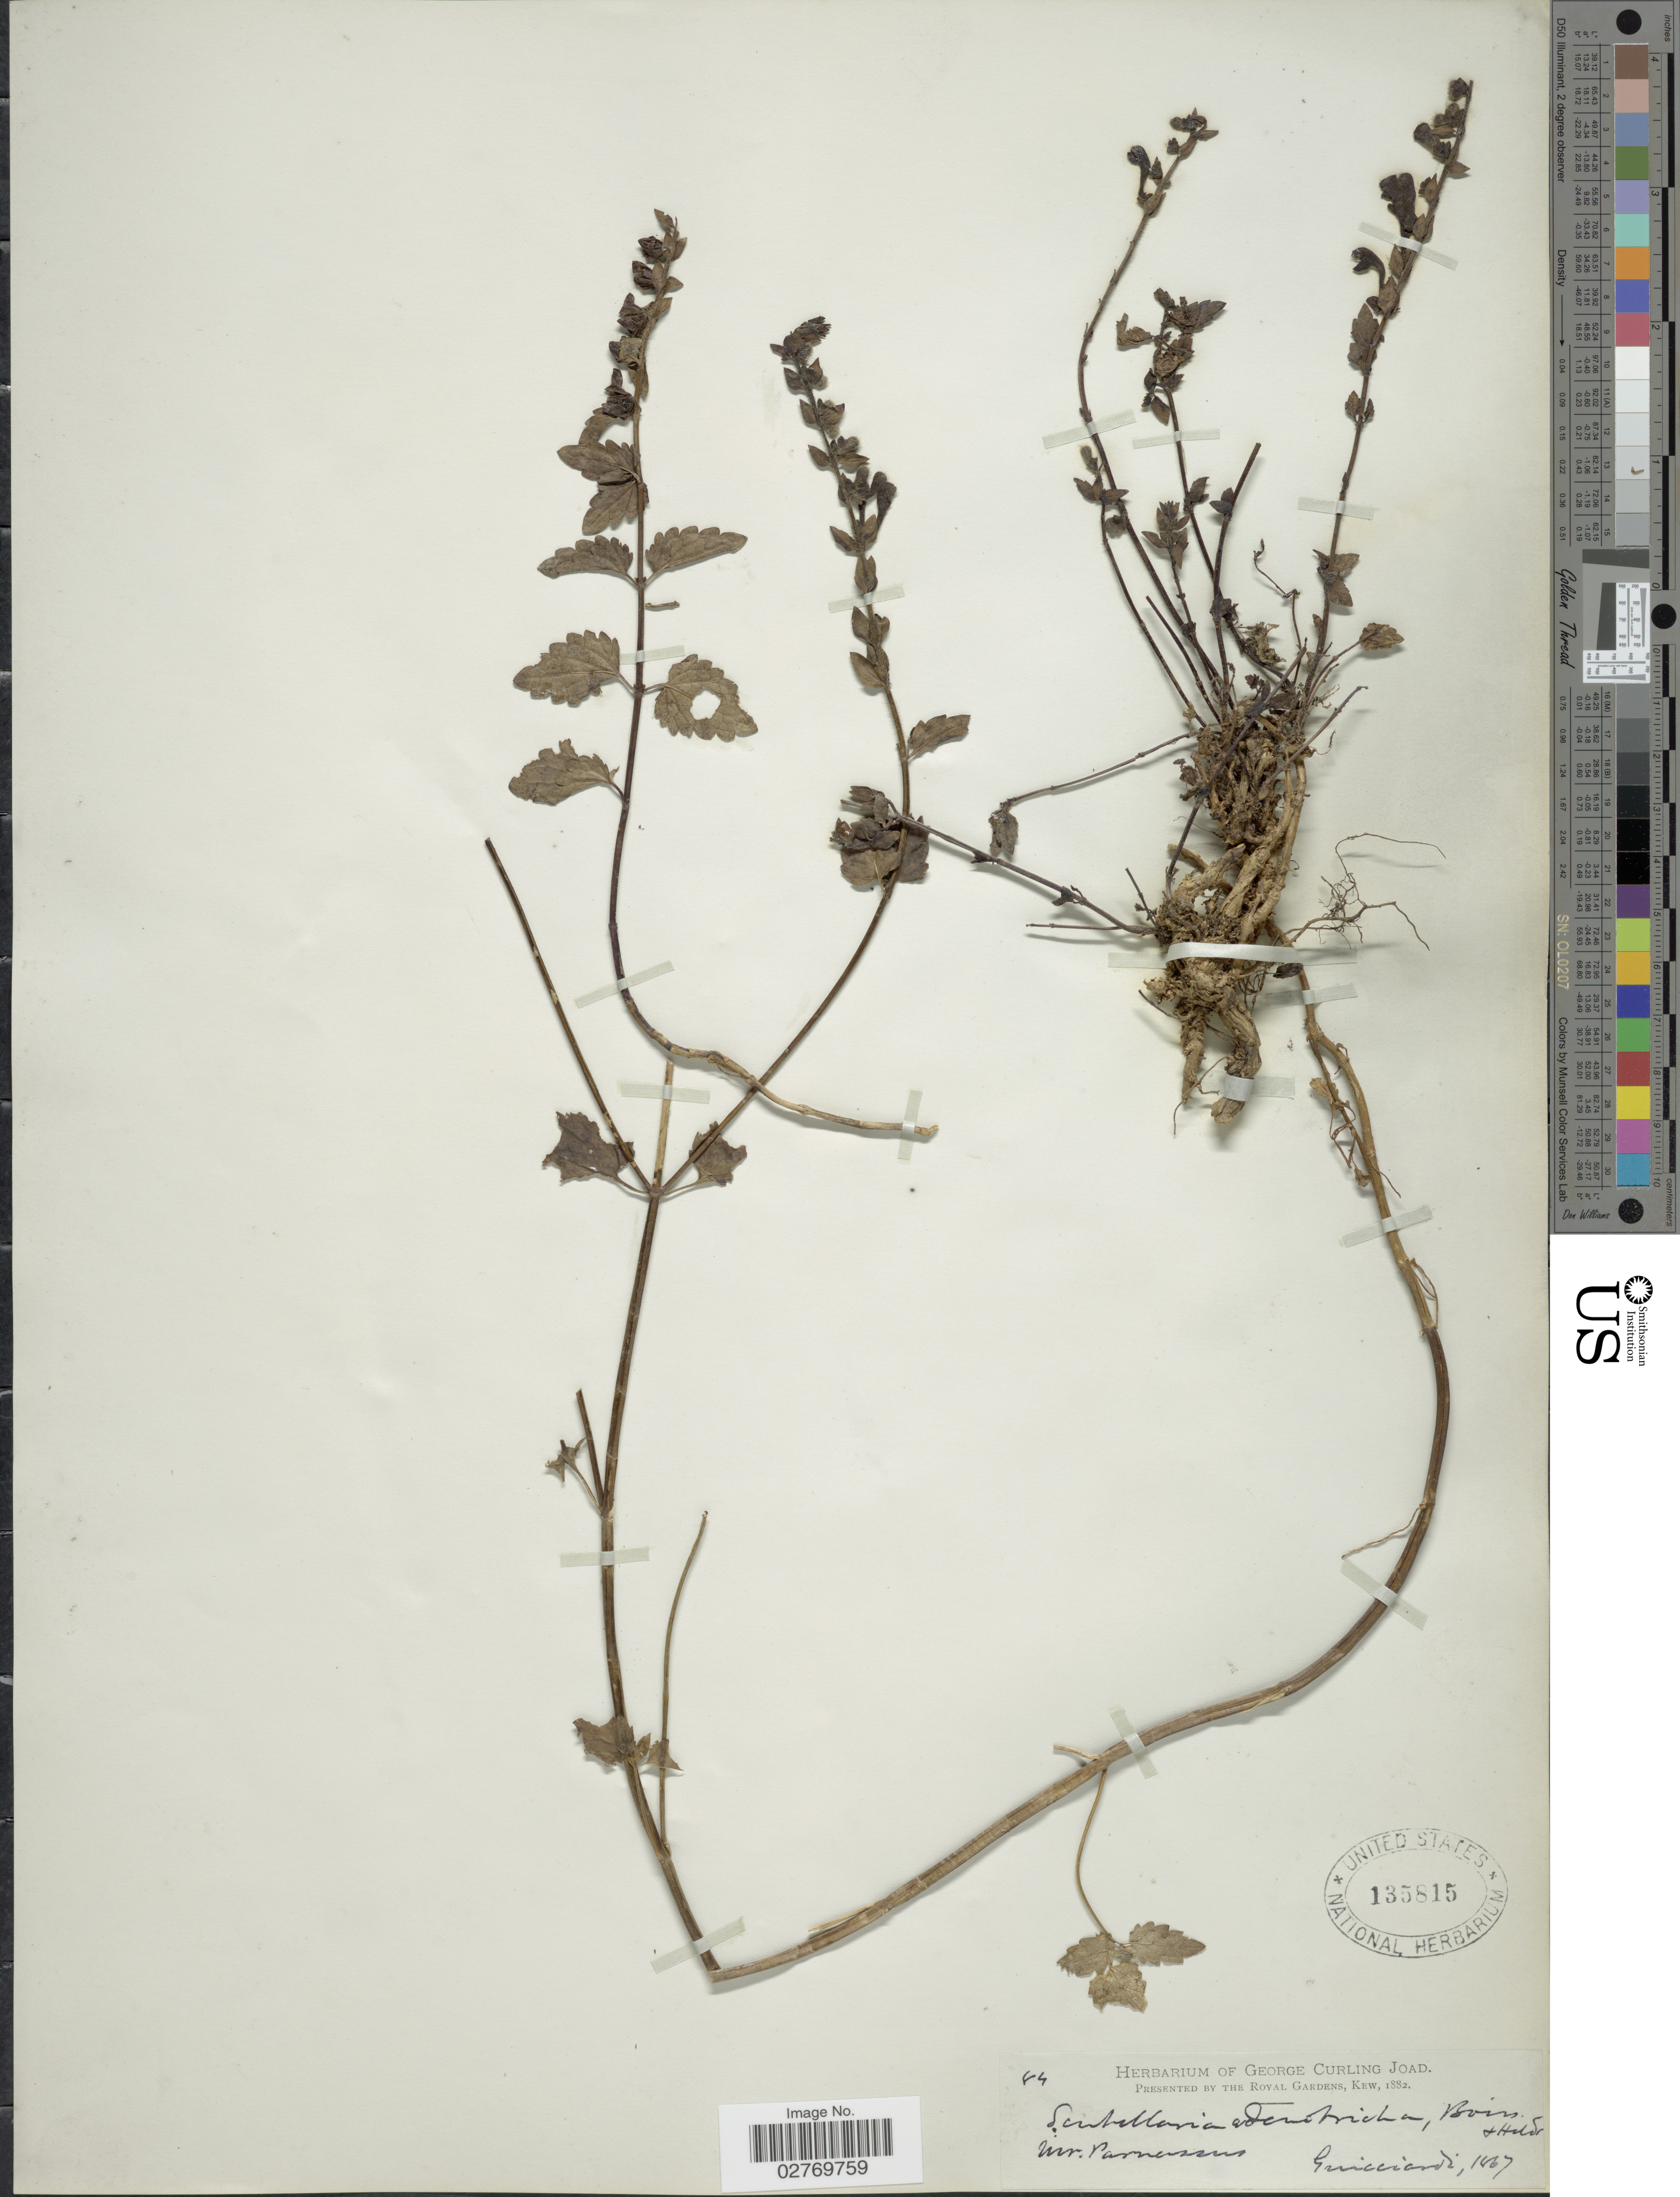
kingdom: Plantae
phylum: Tracheophyta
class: Magnoliopsida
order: Lamiales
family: Lamiaceae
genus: Scutellaria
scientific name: Scutellaria adenotricha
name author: X.H. Guo & S.B. Zhou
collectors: Guicciardi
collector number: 84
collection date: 1867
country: Greece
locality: Mt. Parnassus.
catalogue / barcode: US 135815